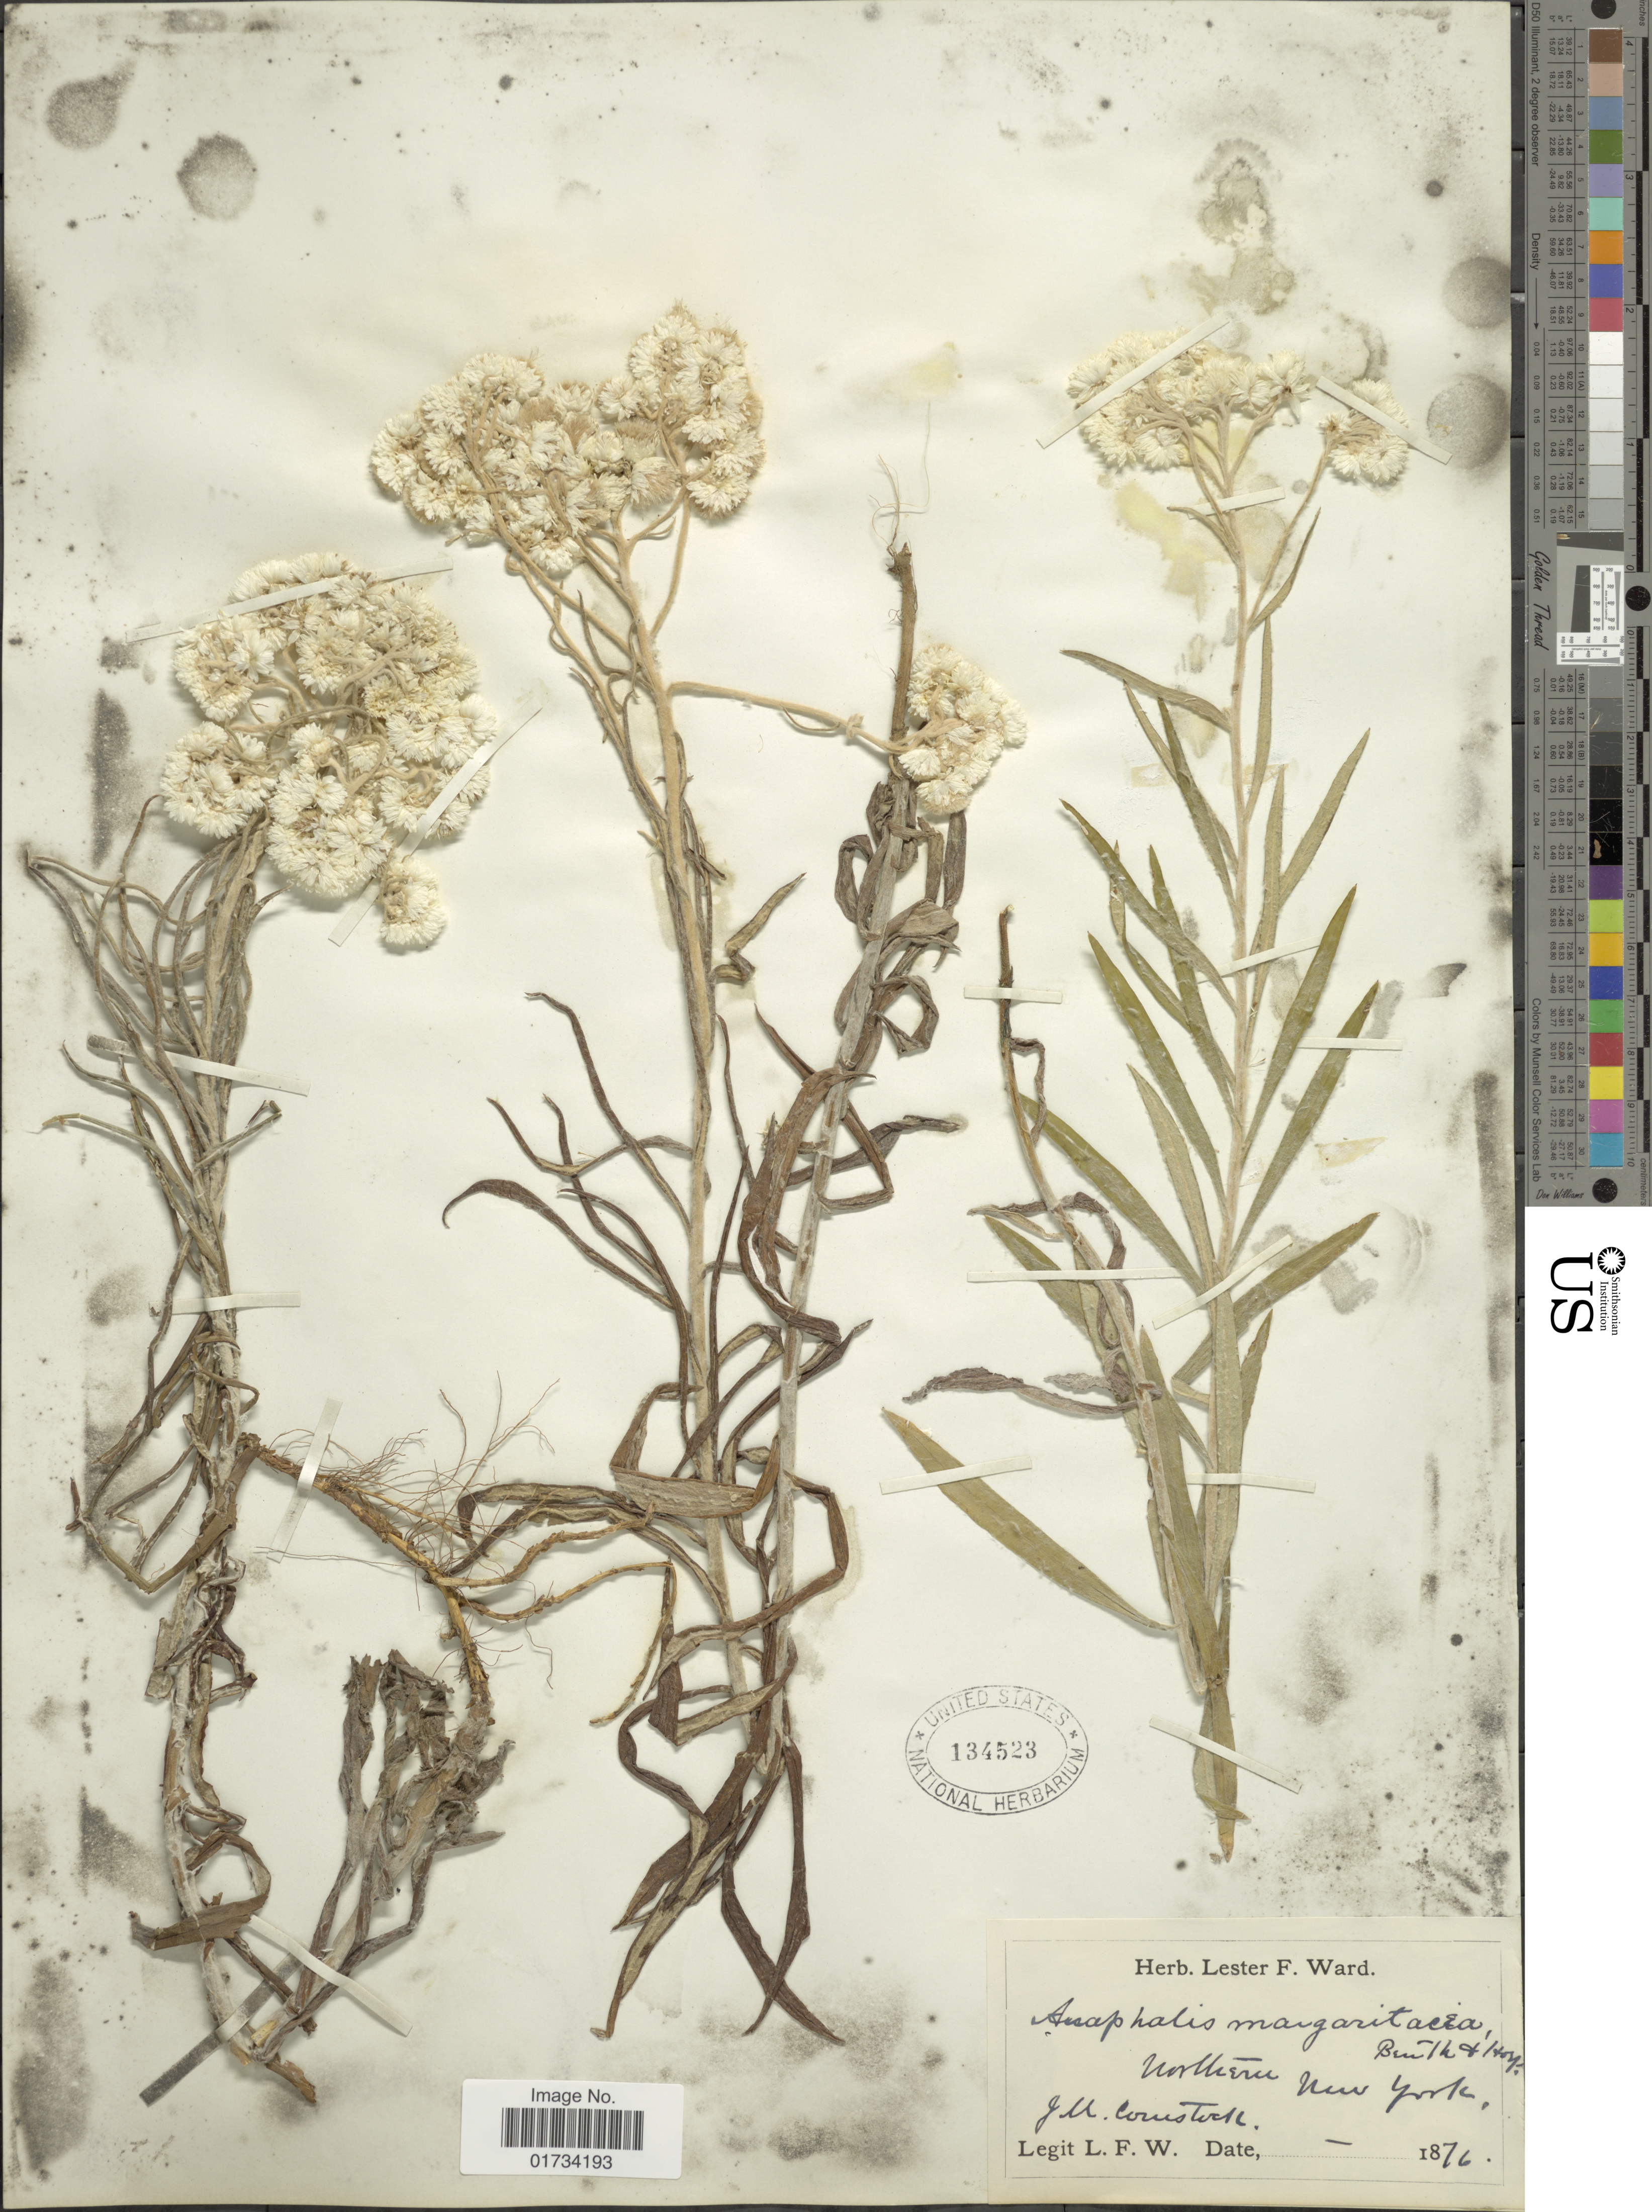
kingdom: Plantae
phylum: Tracheophyta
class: Magnoliopsida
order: Asterales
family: Asteraceae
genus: Anaphalis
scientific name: Anaphalis margaritacea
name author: (L.) Benth. & Hook. f.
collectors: L. F. Ward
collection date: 1876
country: United States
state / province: New York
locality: Northern New York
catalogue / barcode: US 134523